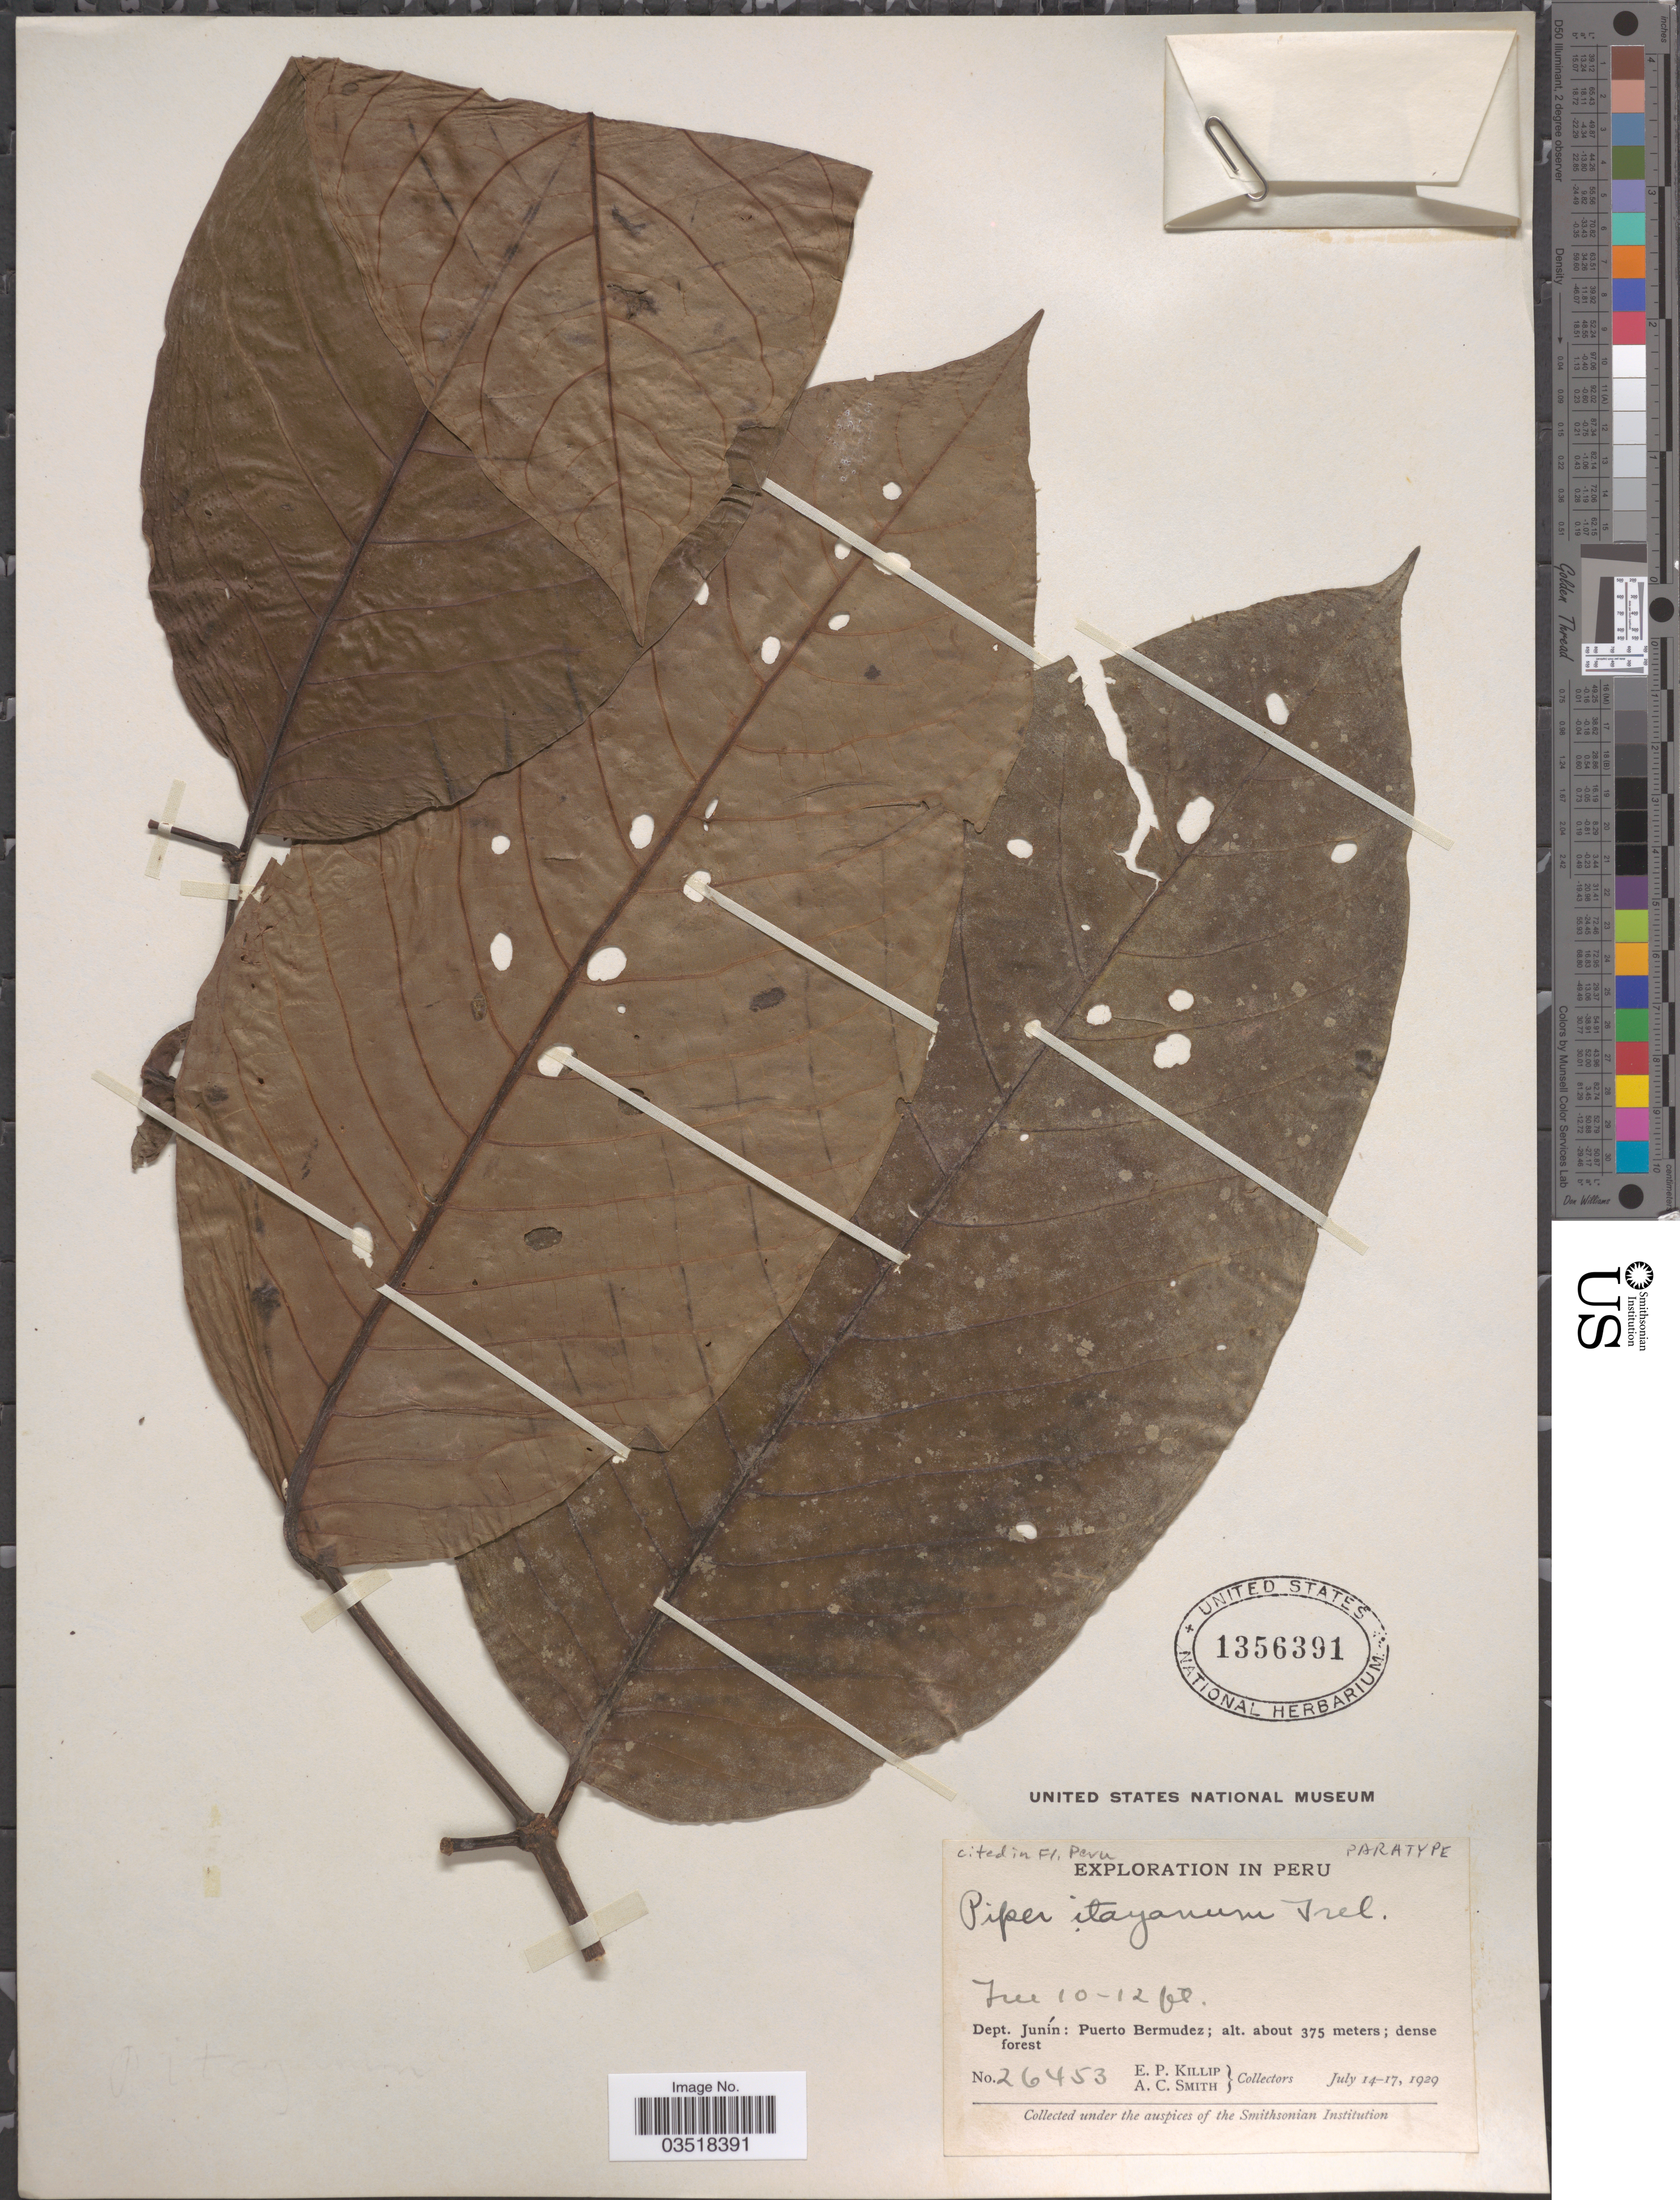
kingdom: Plantae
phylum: Tracheophyta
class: Magnoliopsida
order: Piperales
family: Piperaceae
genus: Piper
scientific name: Piper itayanum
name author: Trel.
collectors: E. P. Killip & A. C. Smith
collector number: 26453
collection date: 1929-07-14/1929-07-17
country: Peru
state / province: Junín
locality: Dept. Junín: Puerto Bermudez.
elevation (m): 375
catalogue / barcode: US 1356391